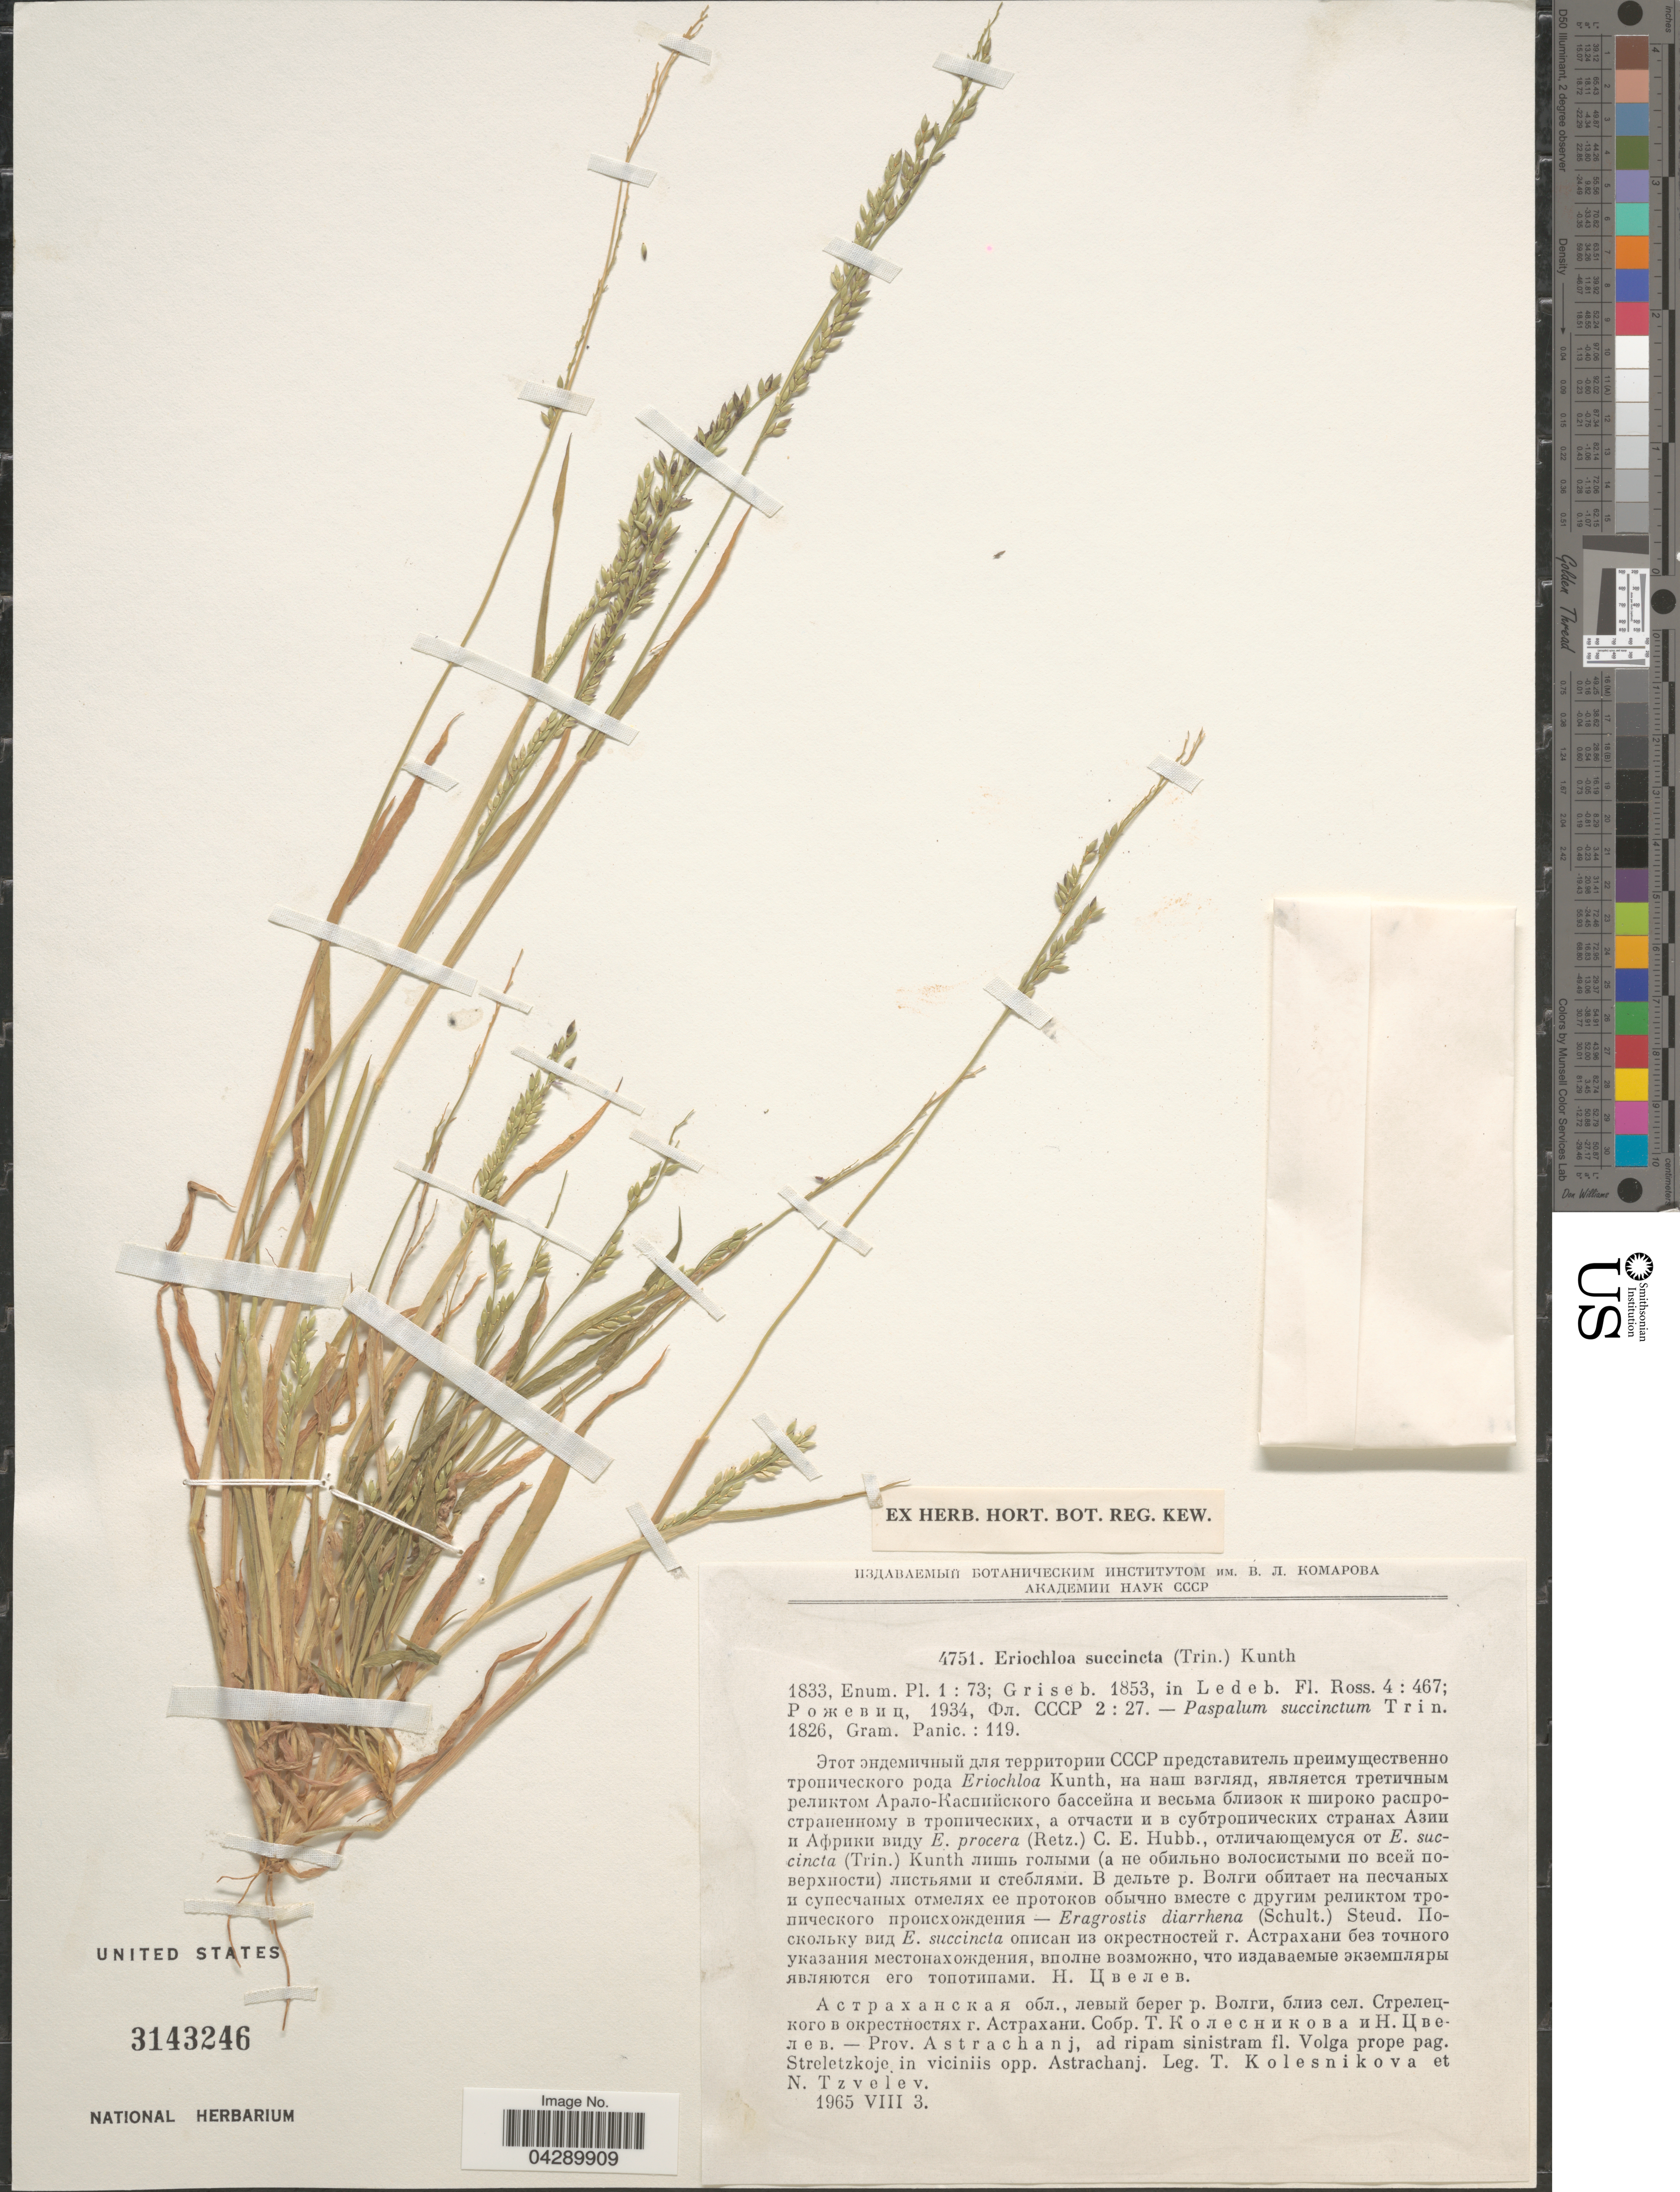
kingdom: Plantae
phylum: Tracheophyta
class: Liliopsida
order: Poales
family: Poaceae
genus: Eriochloa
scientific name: Eriochloa succincta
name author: (Trin.) Kunth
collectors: T. Kolesnikova & N. N. Tzvelev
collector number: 4751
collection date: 1965-08-03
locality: Prov. Astrachanj, ad ripam sinistram fl. Volga prope pag. Streletzkoje, in viciniis opp. Astrachanj.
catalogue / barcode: US 3143246